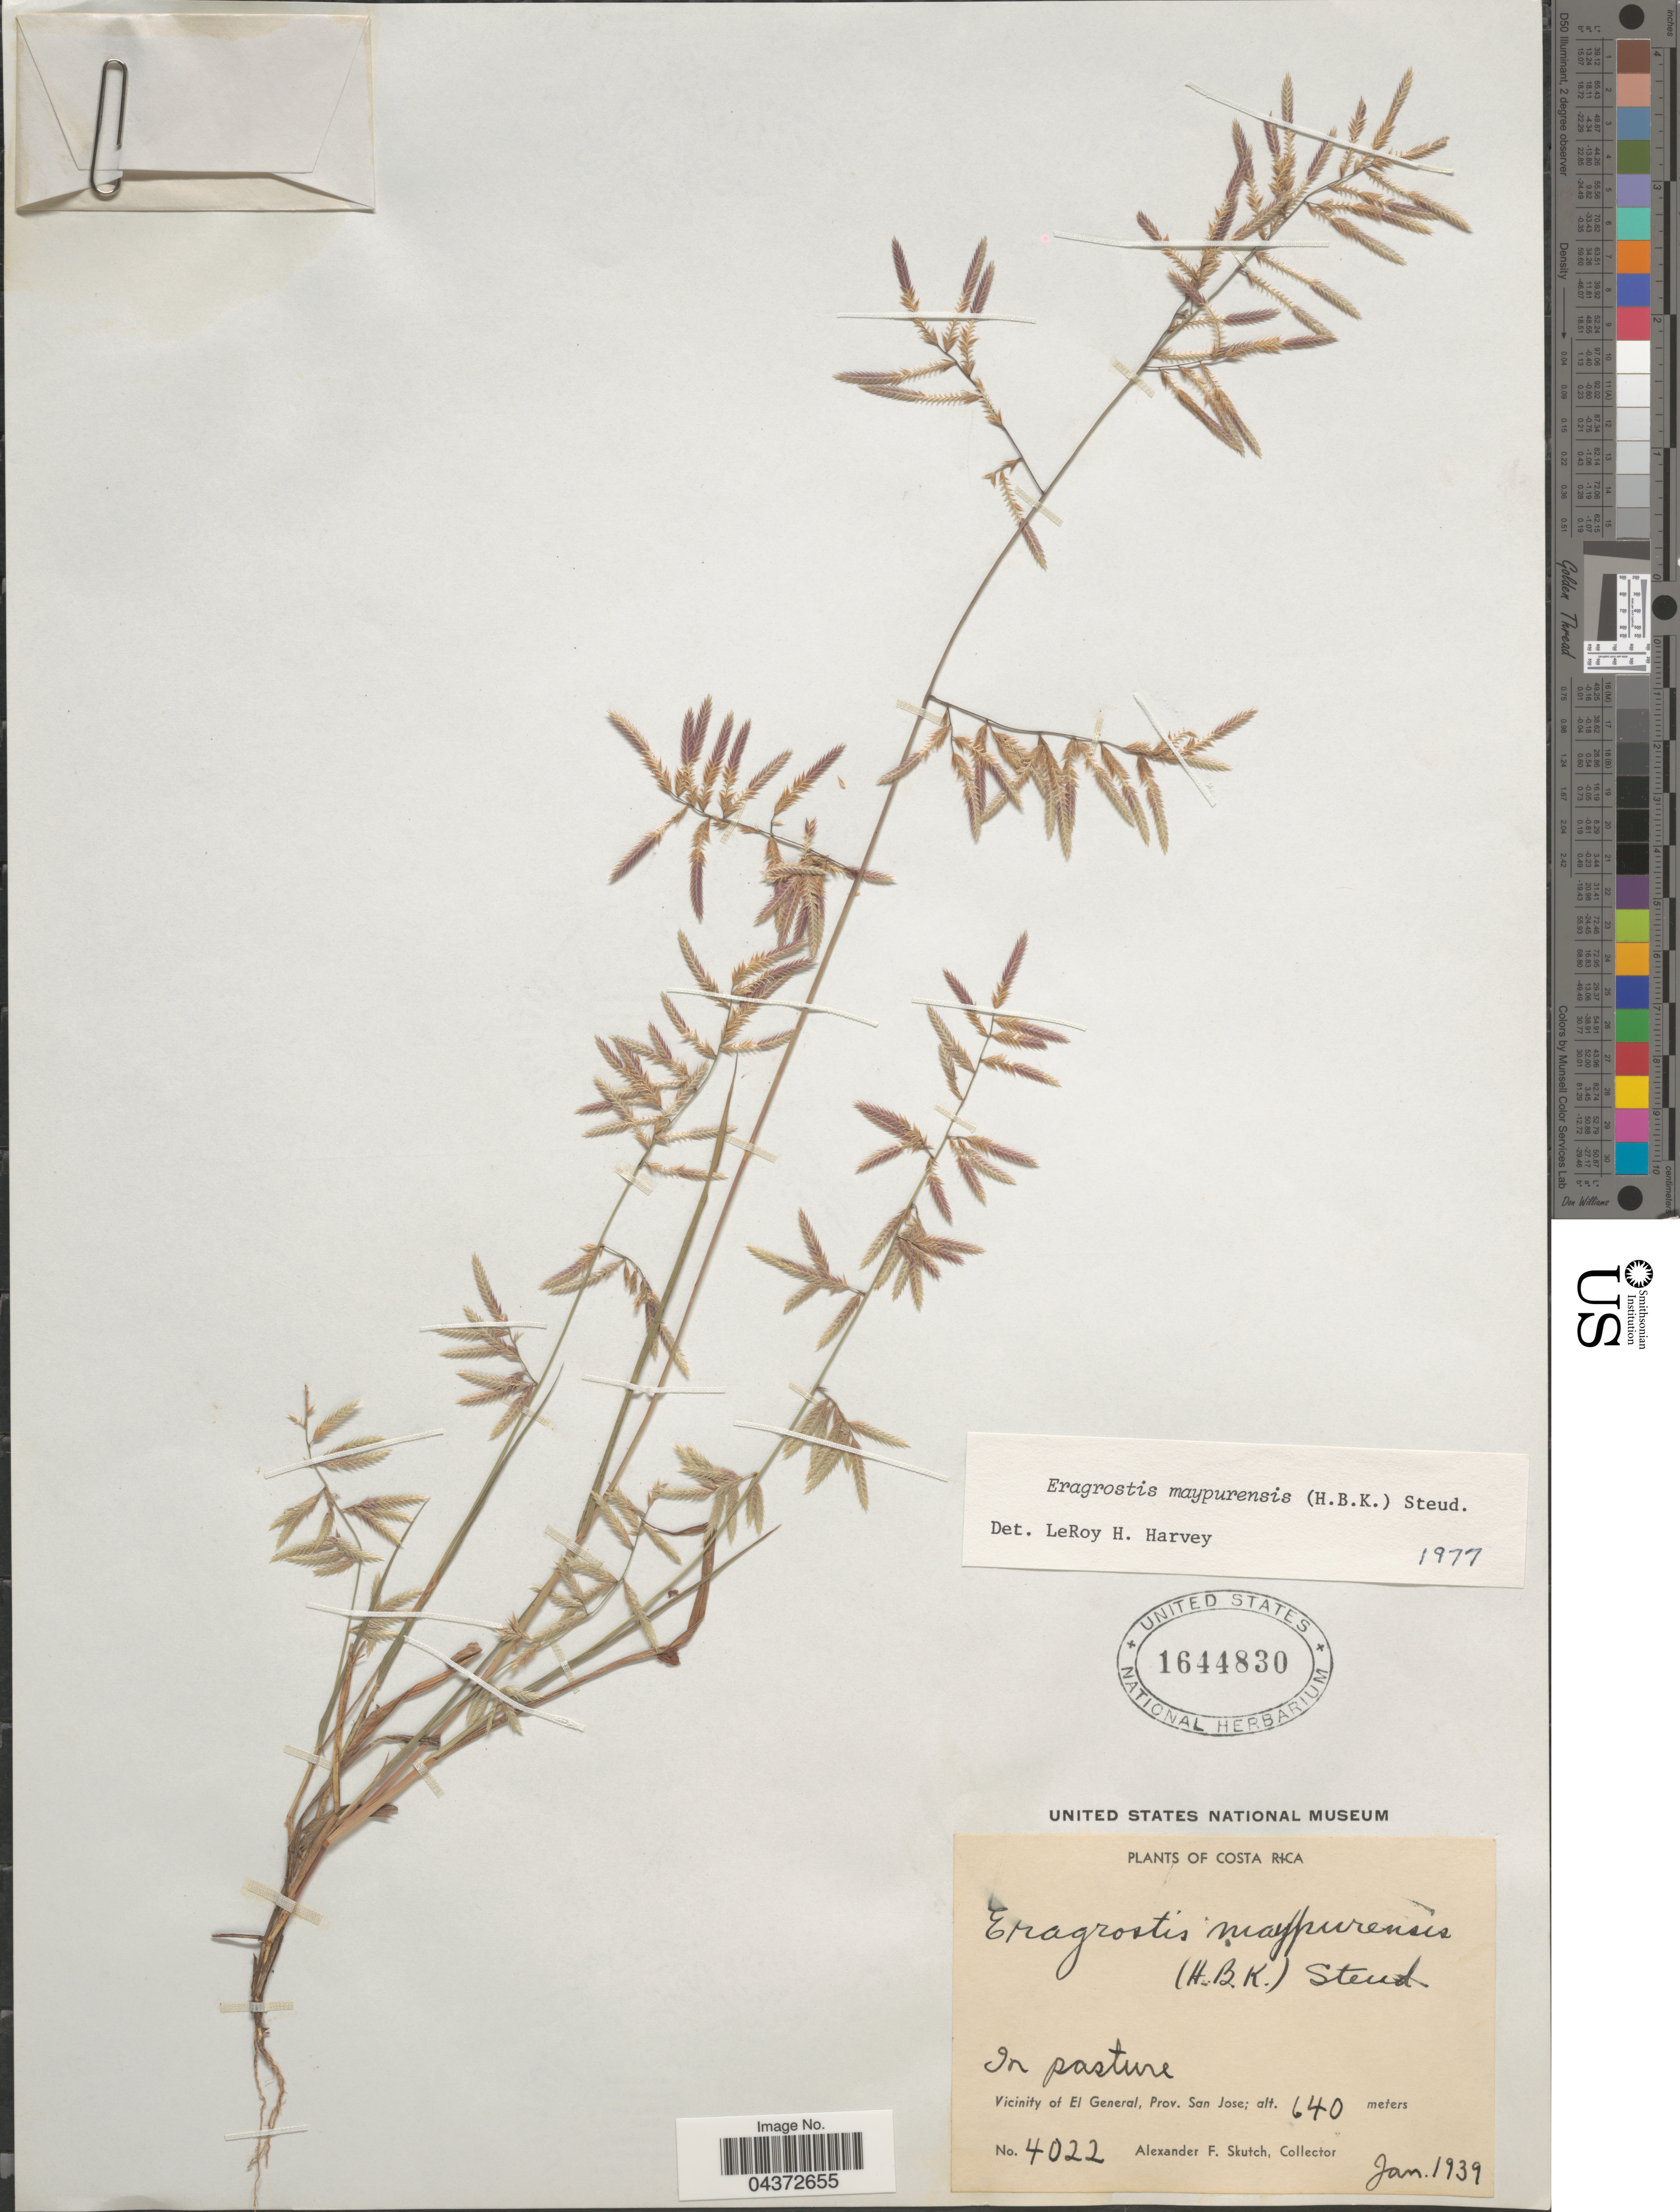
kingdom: Plantae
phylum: Tracheophyta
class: Liliopsida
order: Poales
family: Poaceae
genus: Eragrostis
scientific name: Eragrostis maypurensis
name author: (Kunth) Steud.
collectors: A. F. Skutch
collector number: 4022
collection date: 1939-01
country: Costa Rica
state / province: San José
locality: In pasture. Vicinity of El General.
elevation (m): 640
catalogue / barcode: US 1644830